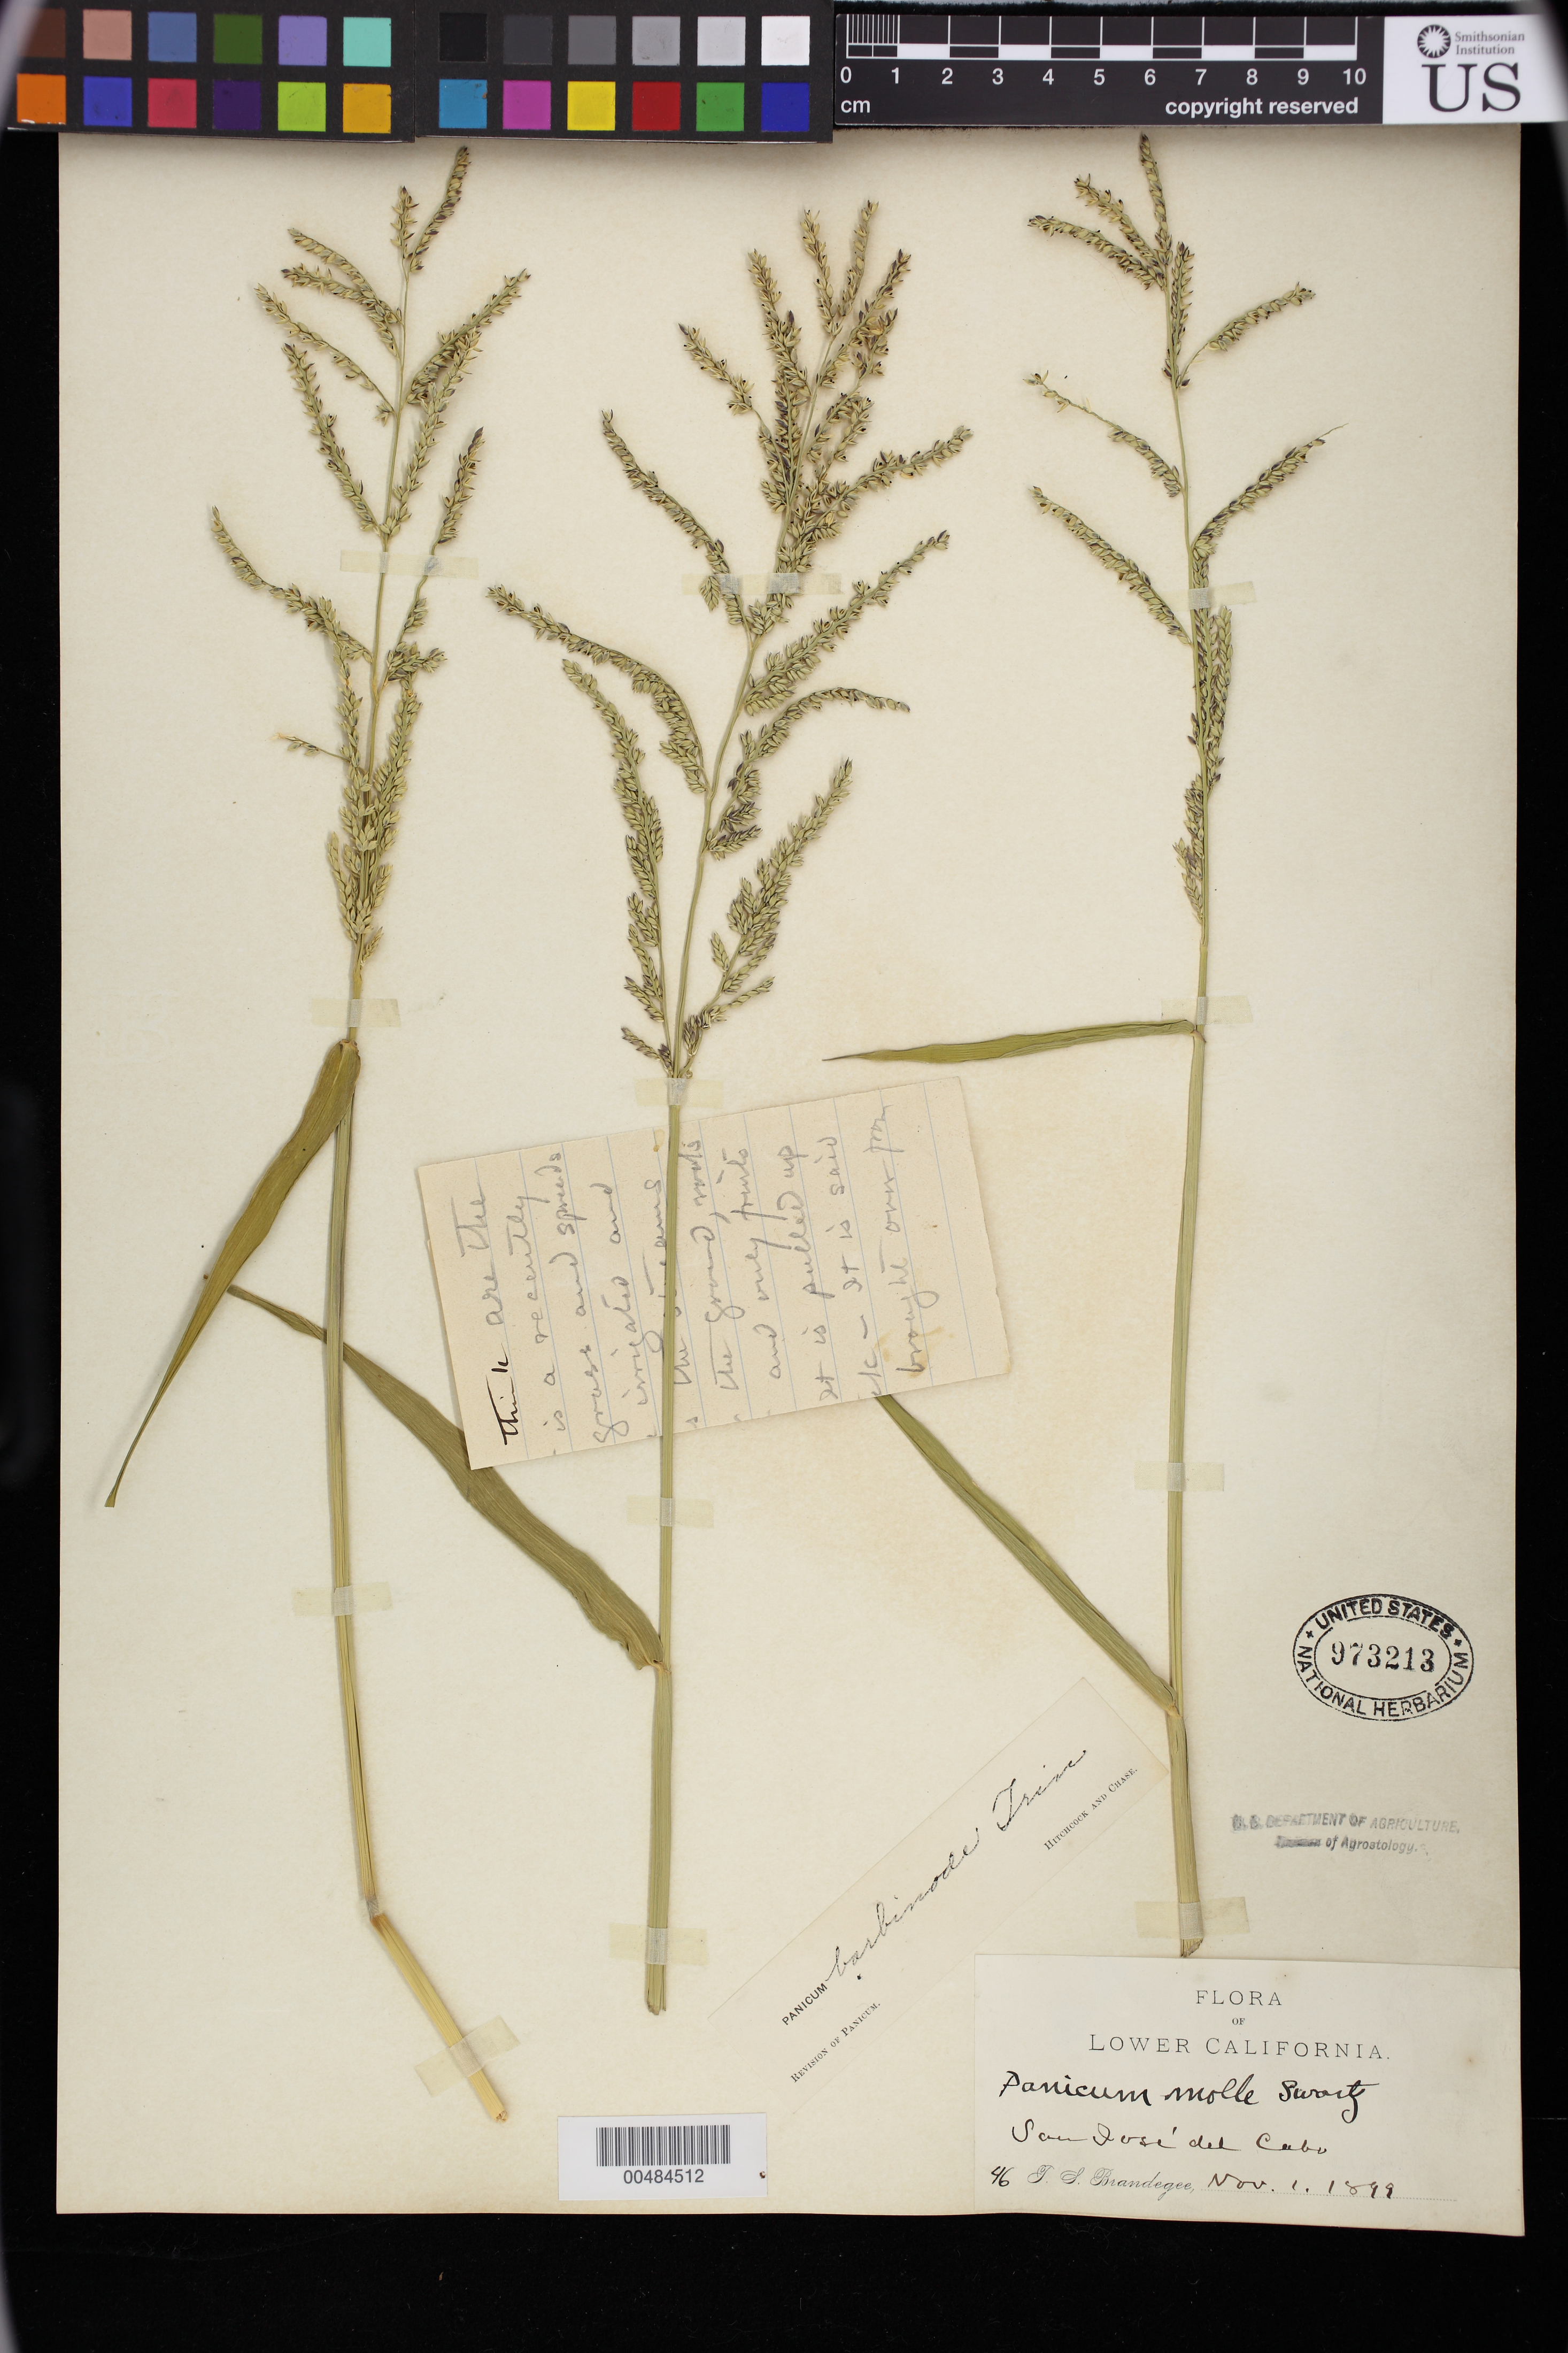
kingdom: Plantae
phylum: Tracheophyta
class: Liliopsida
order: Poales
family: Poaceae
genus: Brachiaria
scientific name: Brachiaria mutica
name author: (Forssk.) Stapf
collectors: T. S. Brandegee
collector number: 46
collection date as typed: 1 Nov 1899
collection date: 1899-11-01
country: Mexico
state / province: Baja California Sur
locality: San José del Cabo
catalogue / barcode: US 973213